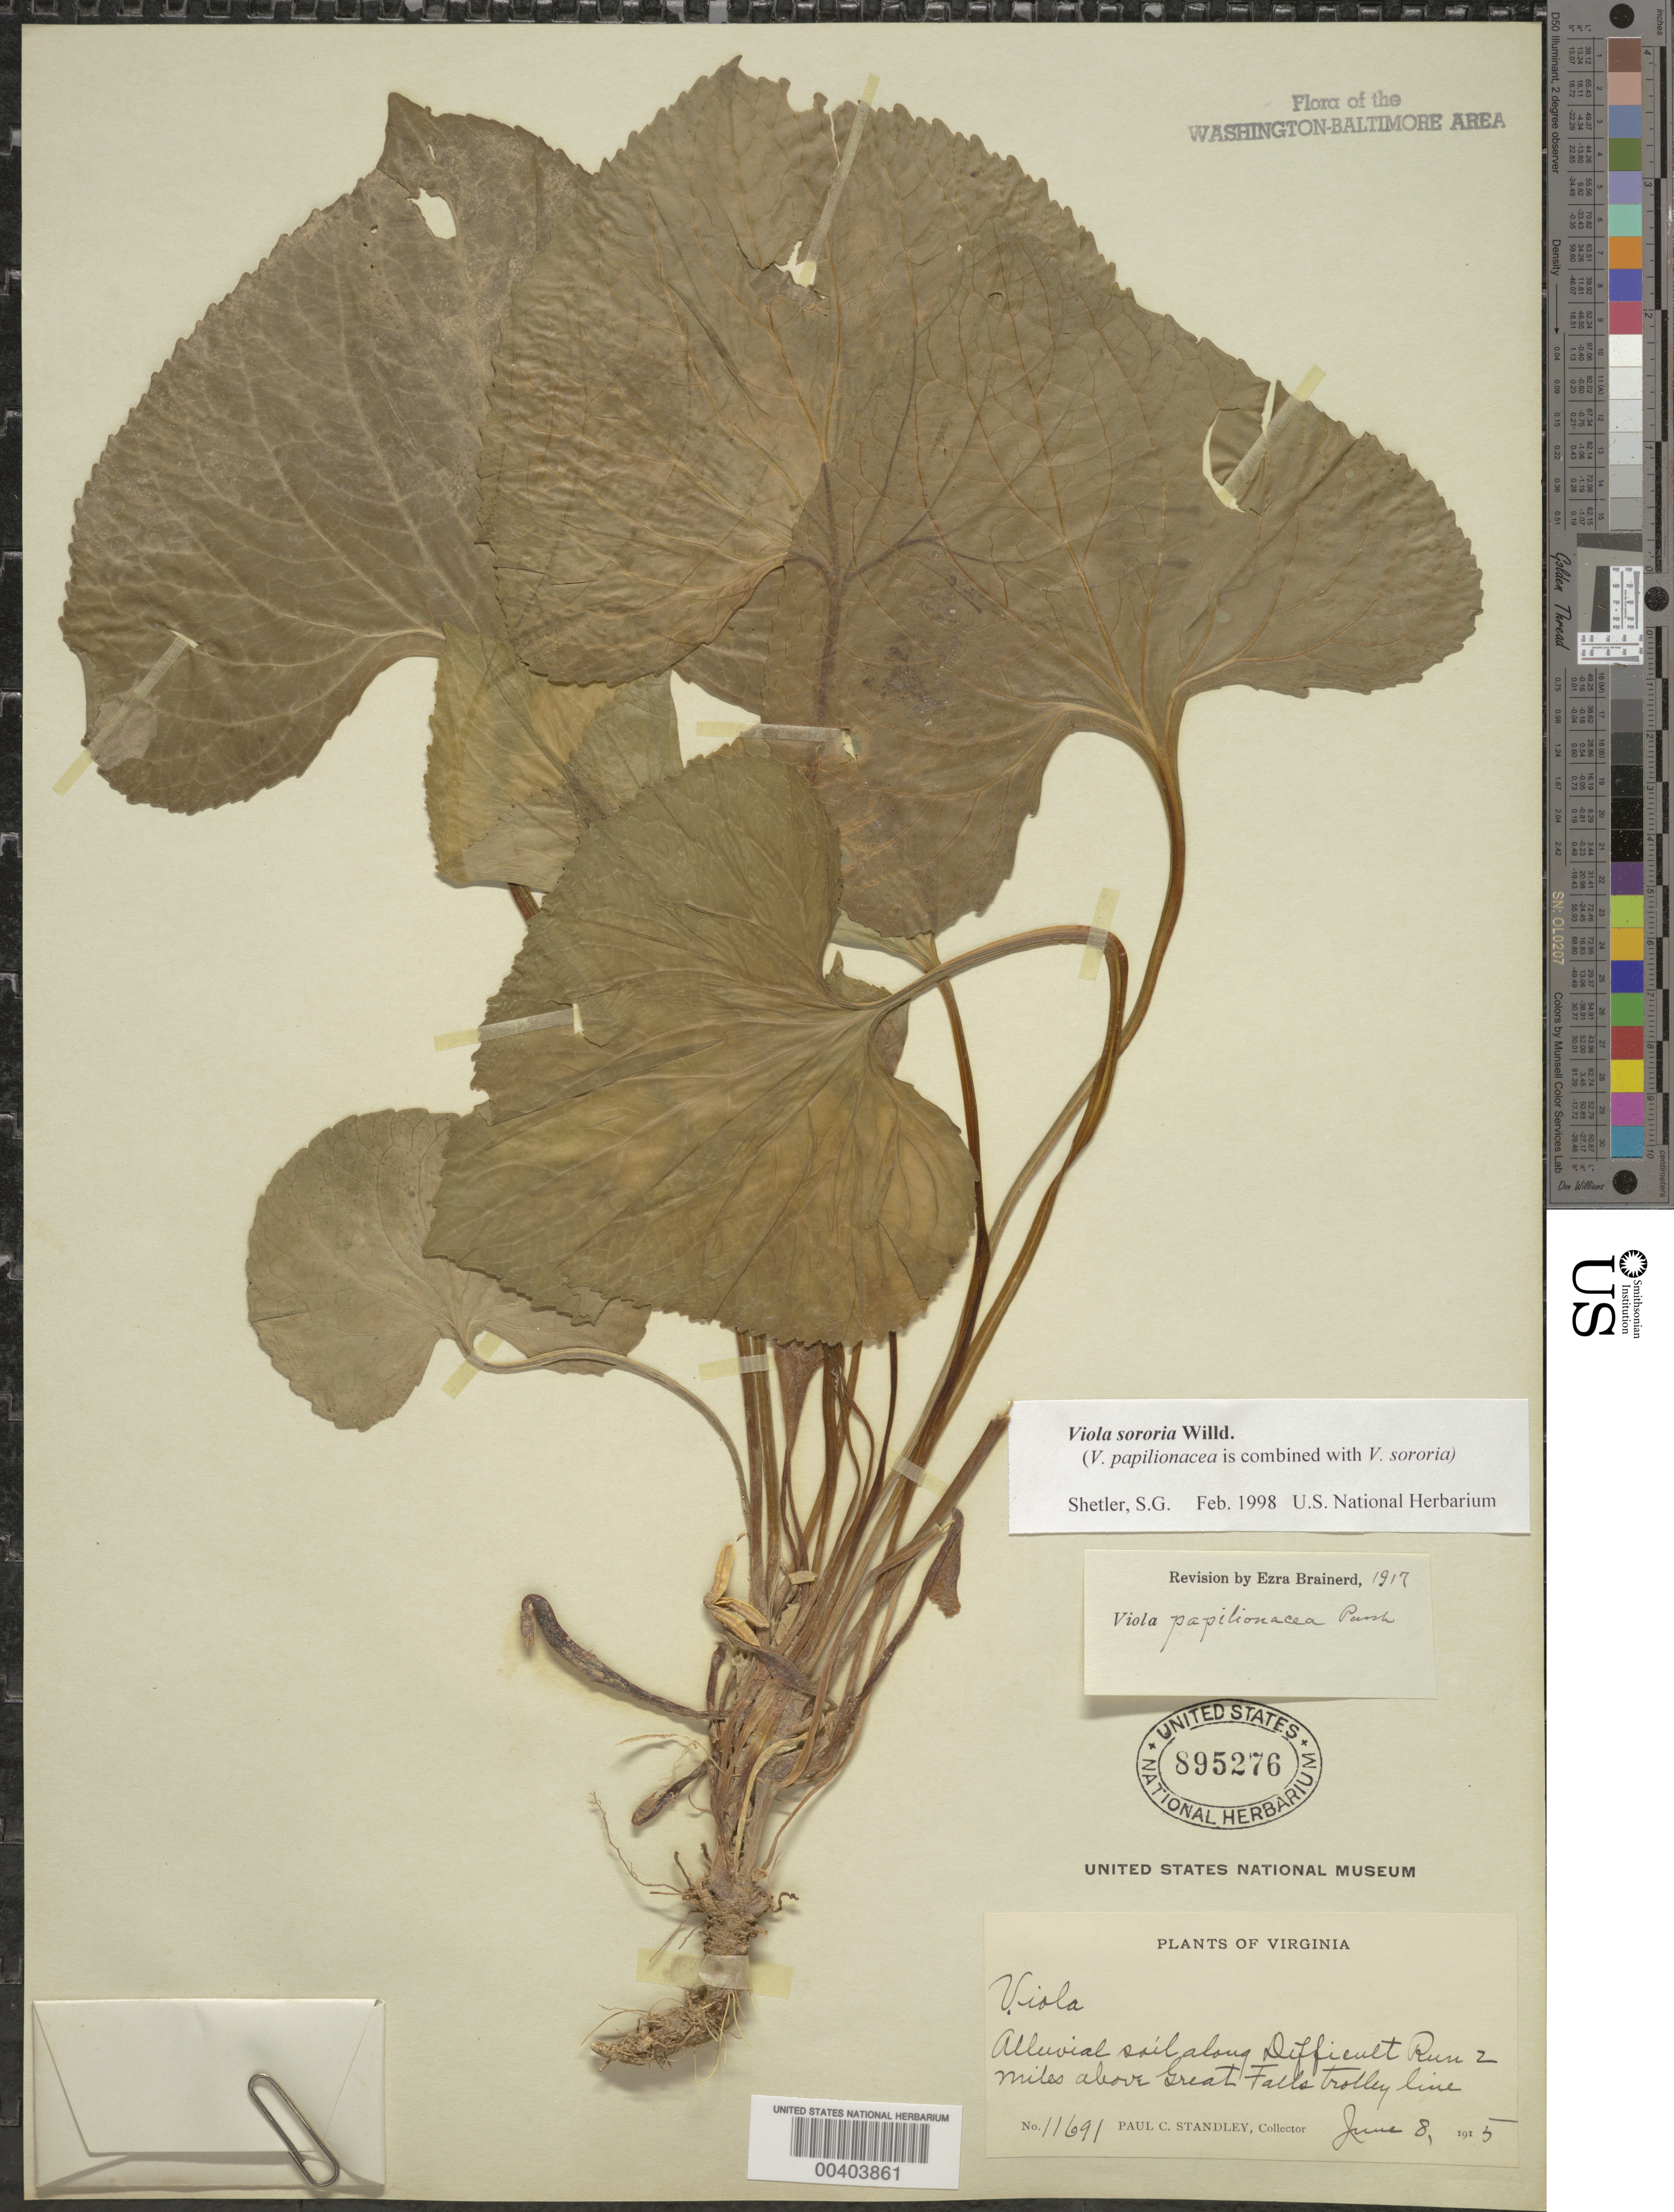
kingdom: Plantae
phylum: Tracheophyta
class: Magnoliopsida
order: Malpighiales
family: Violaceae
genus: Viola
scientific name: Viola sororia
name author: Willd.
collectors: P. C. Standley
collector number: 11691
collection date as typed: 08 Jun 1915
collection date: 1915-06-08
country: United States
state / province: Virginia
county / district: Fairfax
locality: Difficult Run, above Great Falls Trolley Line C. and O. Canal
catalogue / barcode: US 895276